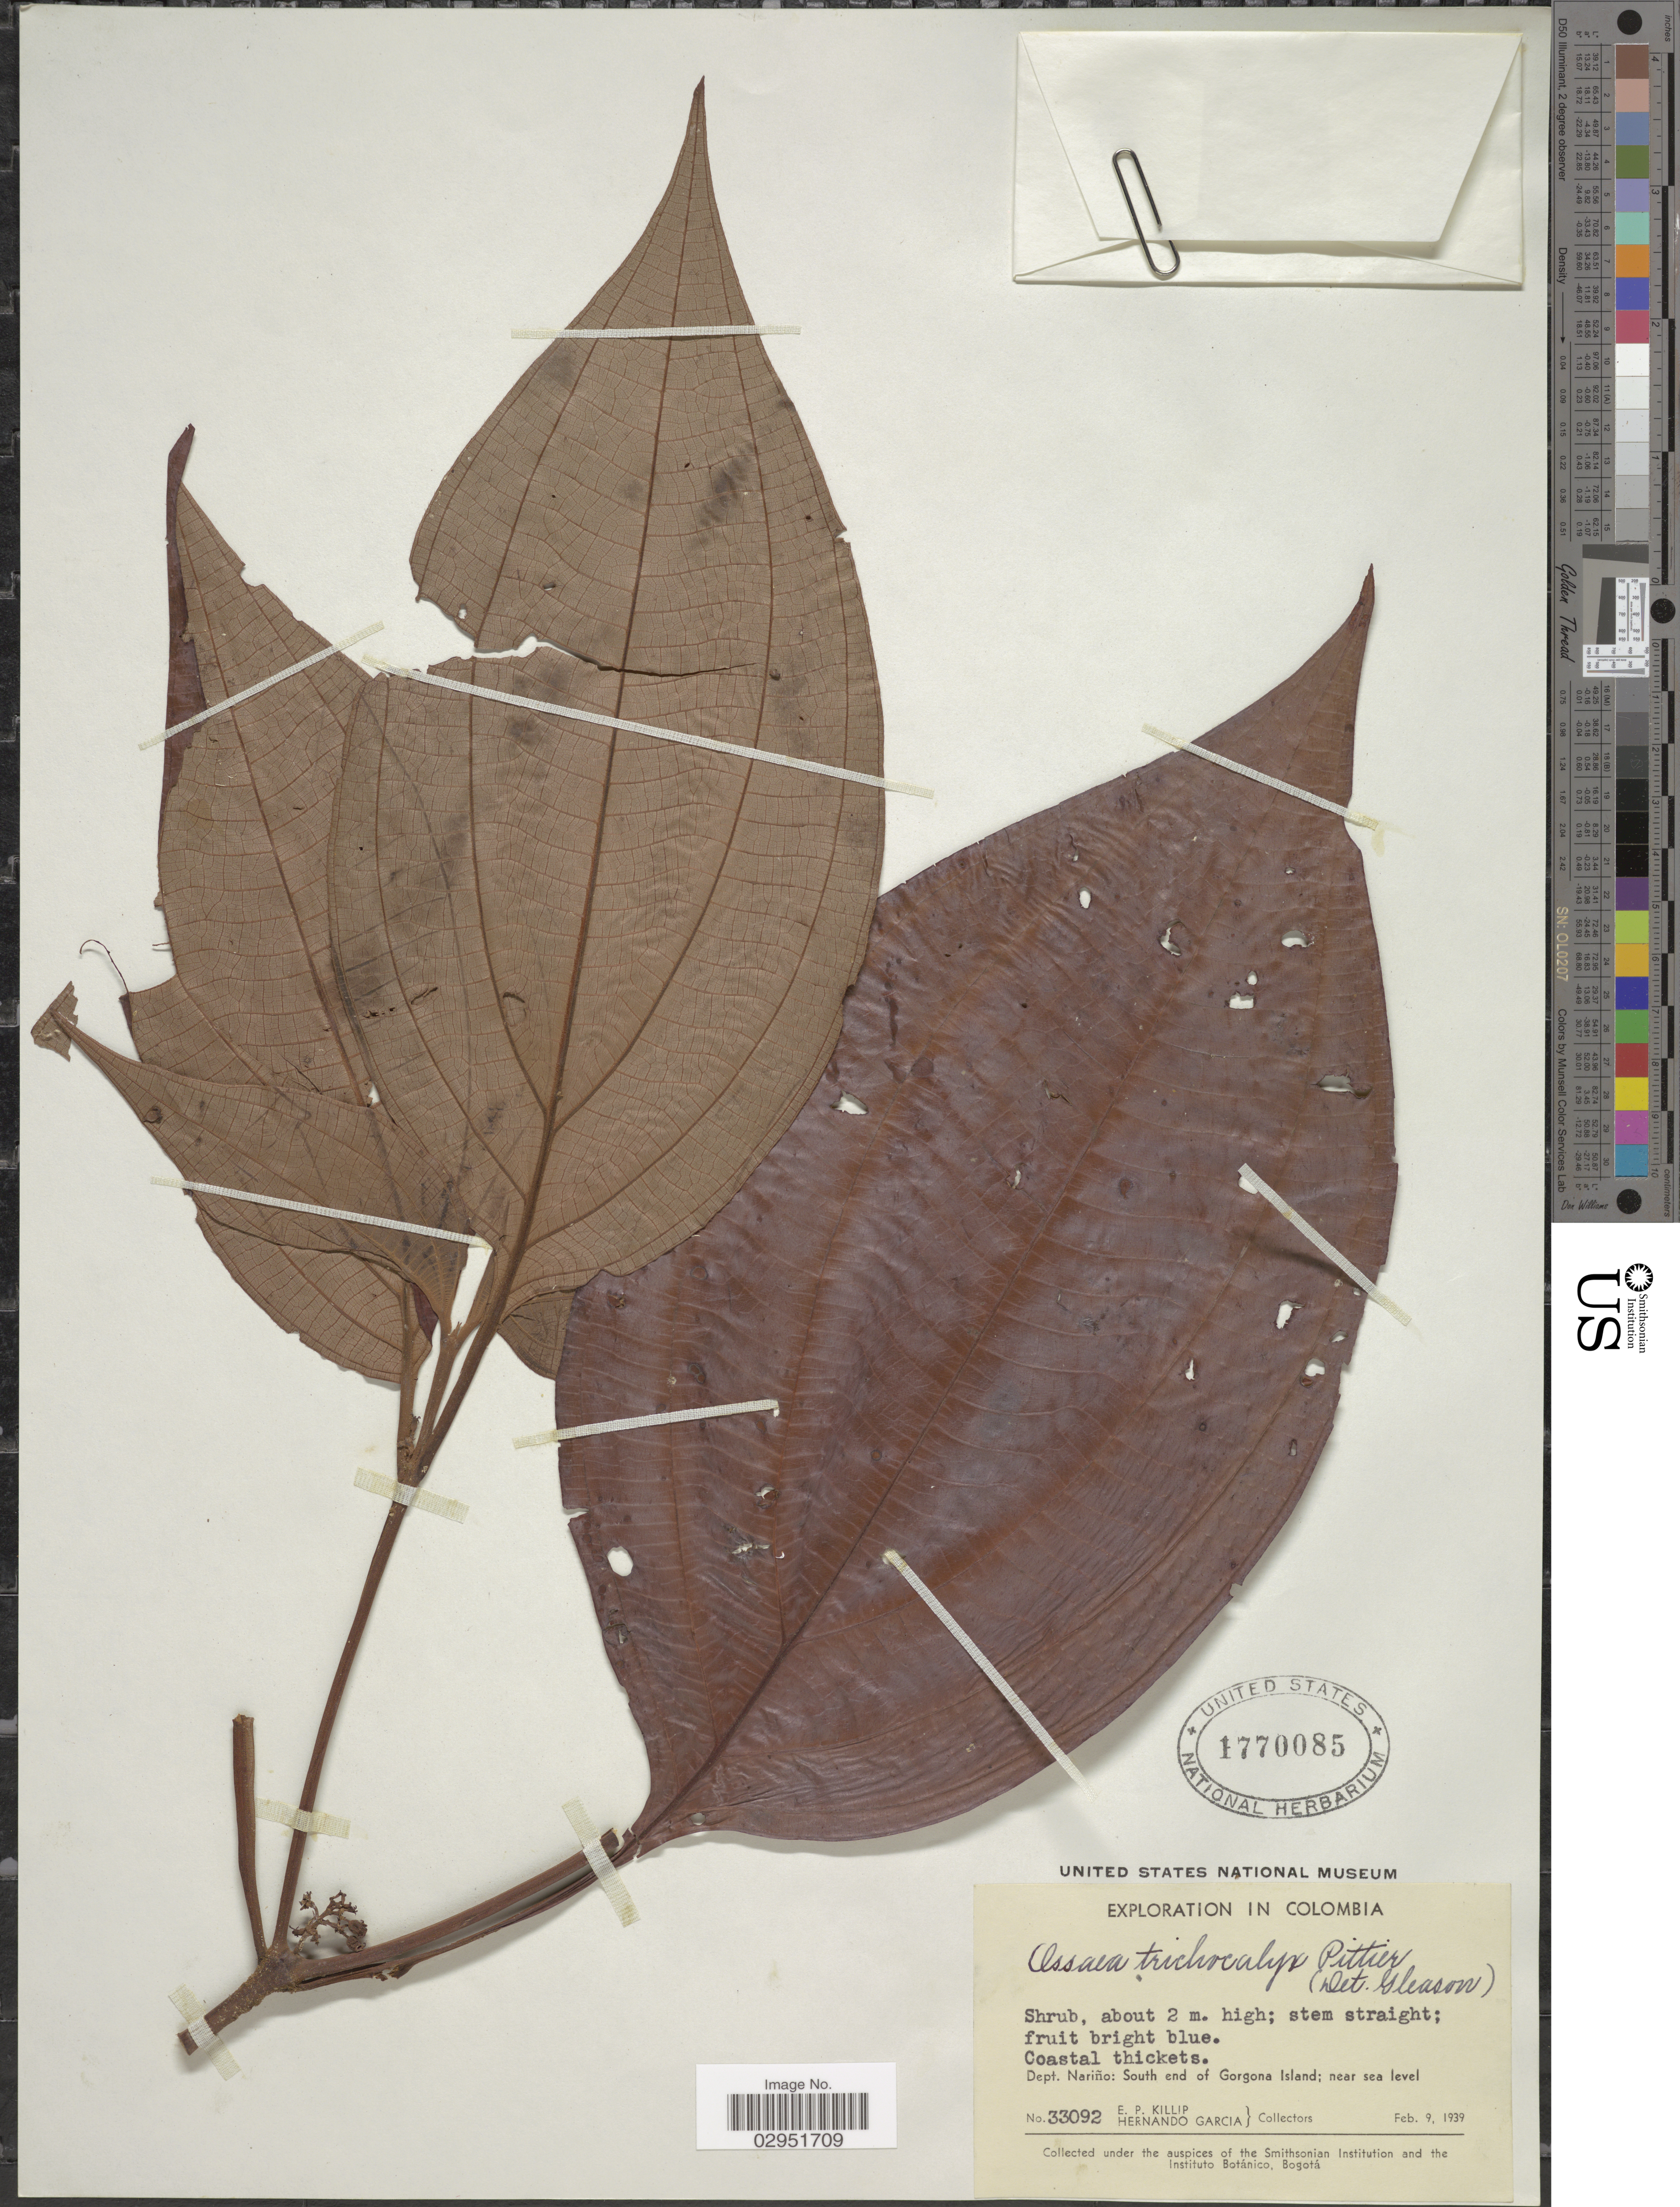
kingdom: Plantae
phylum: Tracheophyta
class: Magnoliopsida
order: Myrtales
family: Melastomataceae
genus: Ossaea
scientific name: Ossaea trichocalyx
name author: Pittier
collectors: E. P. Killip & H. Garcia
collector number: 33092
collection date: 1939-02-09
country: Colombia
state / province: Nariño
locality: Dept. Nariño: South end of Gorgona Island.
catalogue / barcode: US 1770085